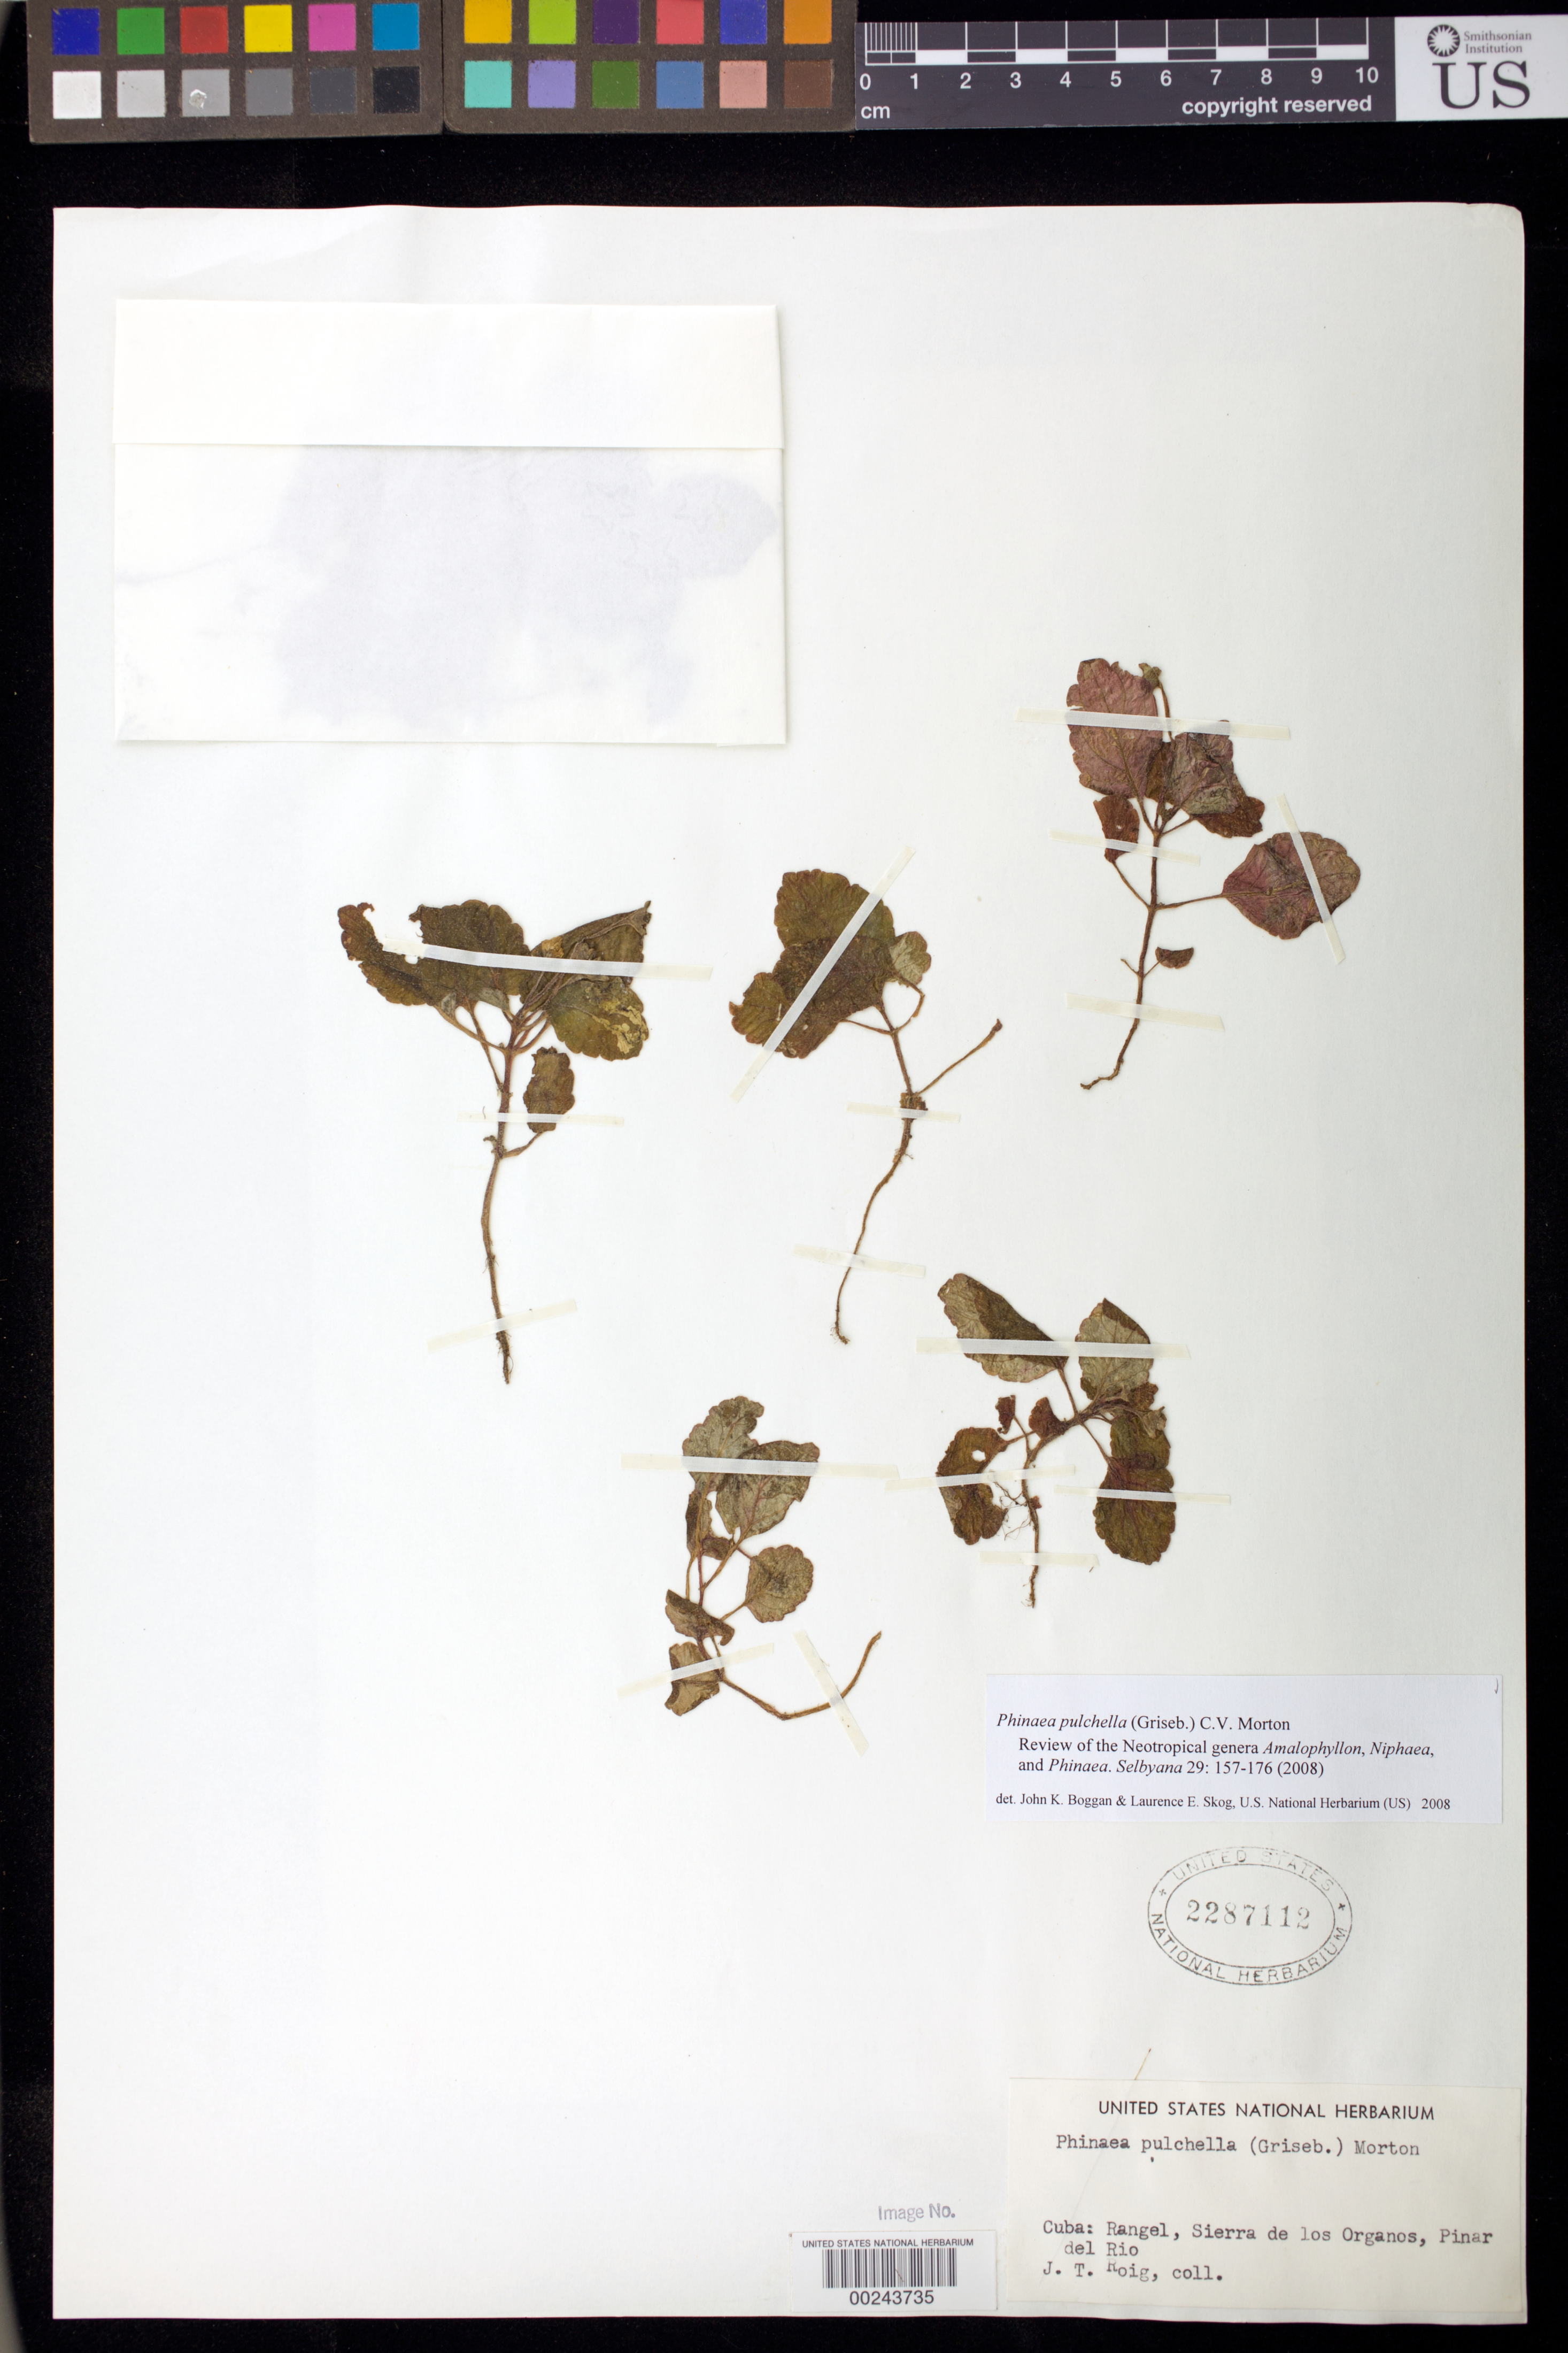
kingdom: Plantae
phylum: Tracheophyta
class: Magnoliopsida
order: Lamiales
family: Gesneriaceae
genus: Phinaea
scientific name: Phinaea pulchella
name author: (Griseb.) C.V. Morton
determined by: Boggan, J. K.; Skog, L. E.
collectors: J. Roig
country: Cuba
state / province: Pinar del Rio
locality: Rangel, Sierra de Los Organos, Pinar del Rio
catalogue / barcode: US 2287112